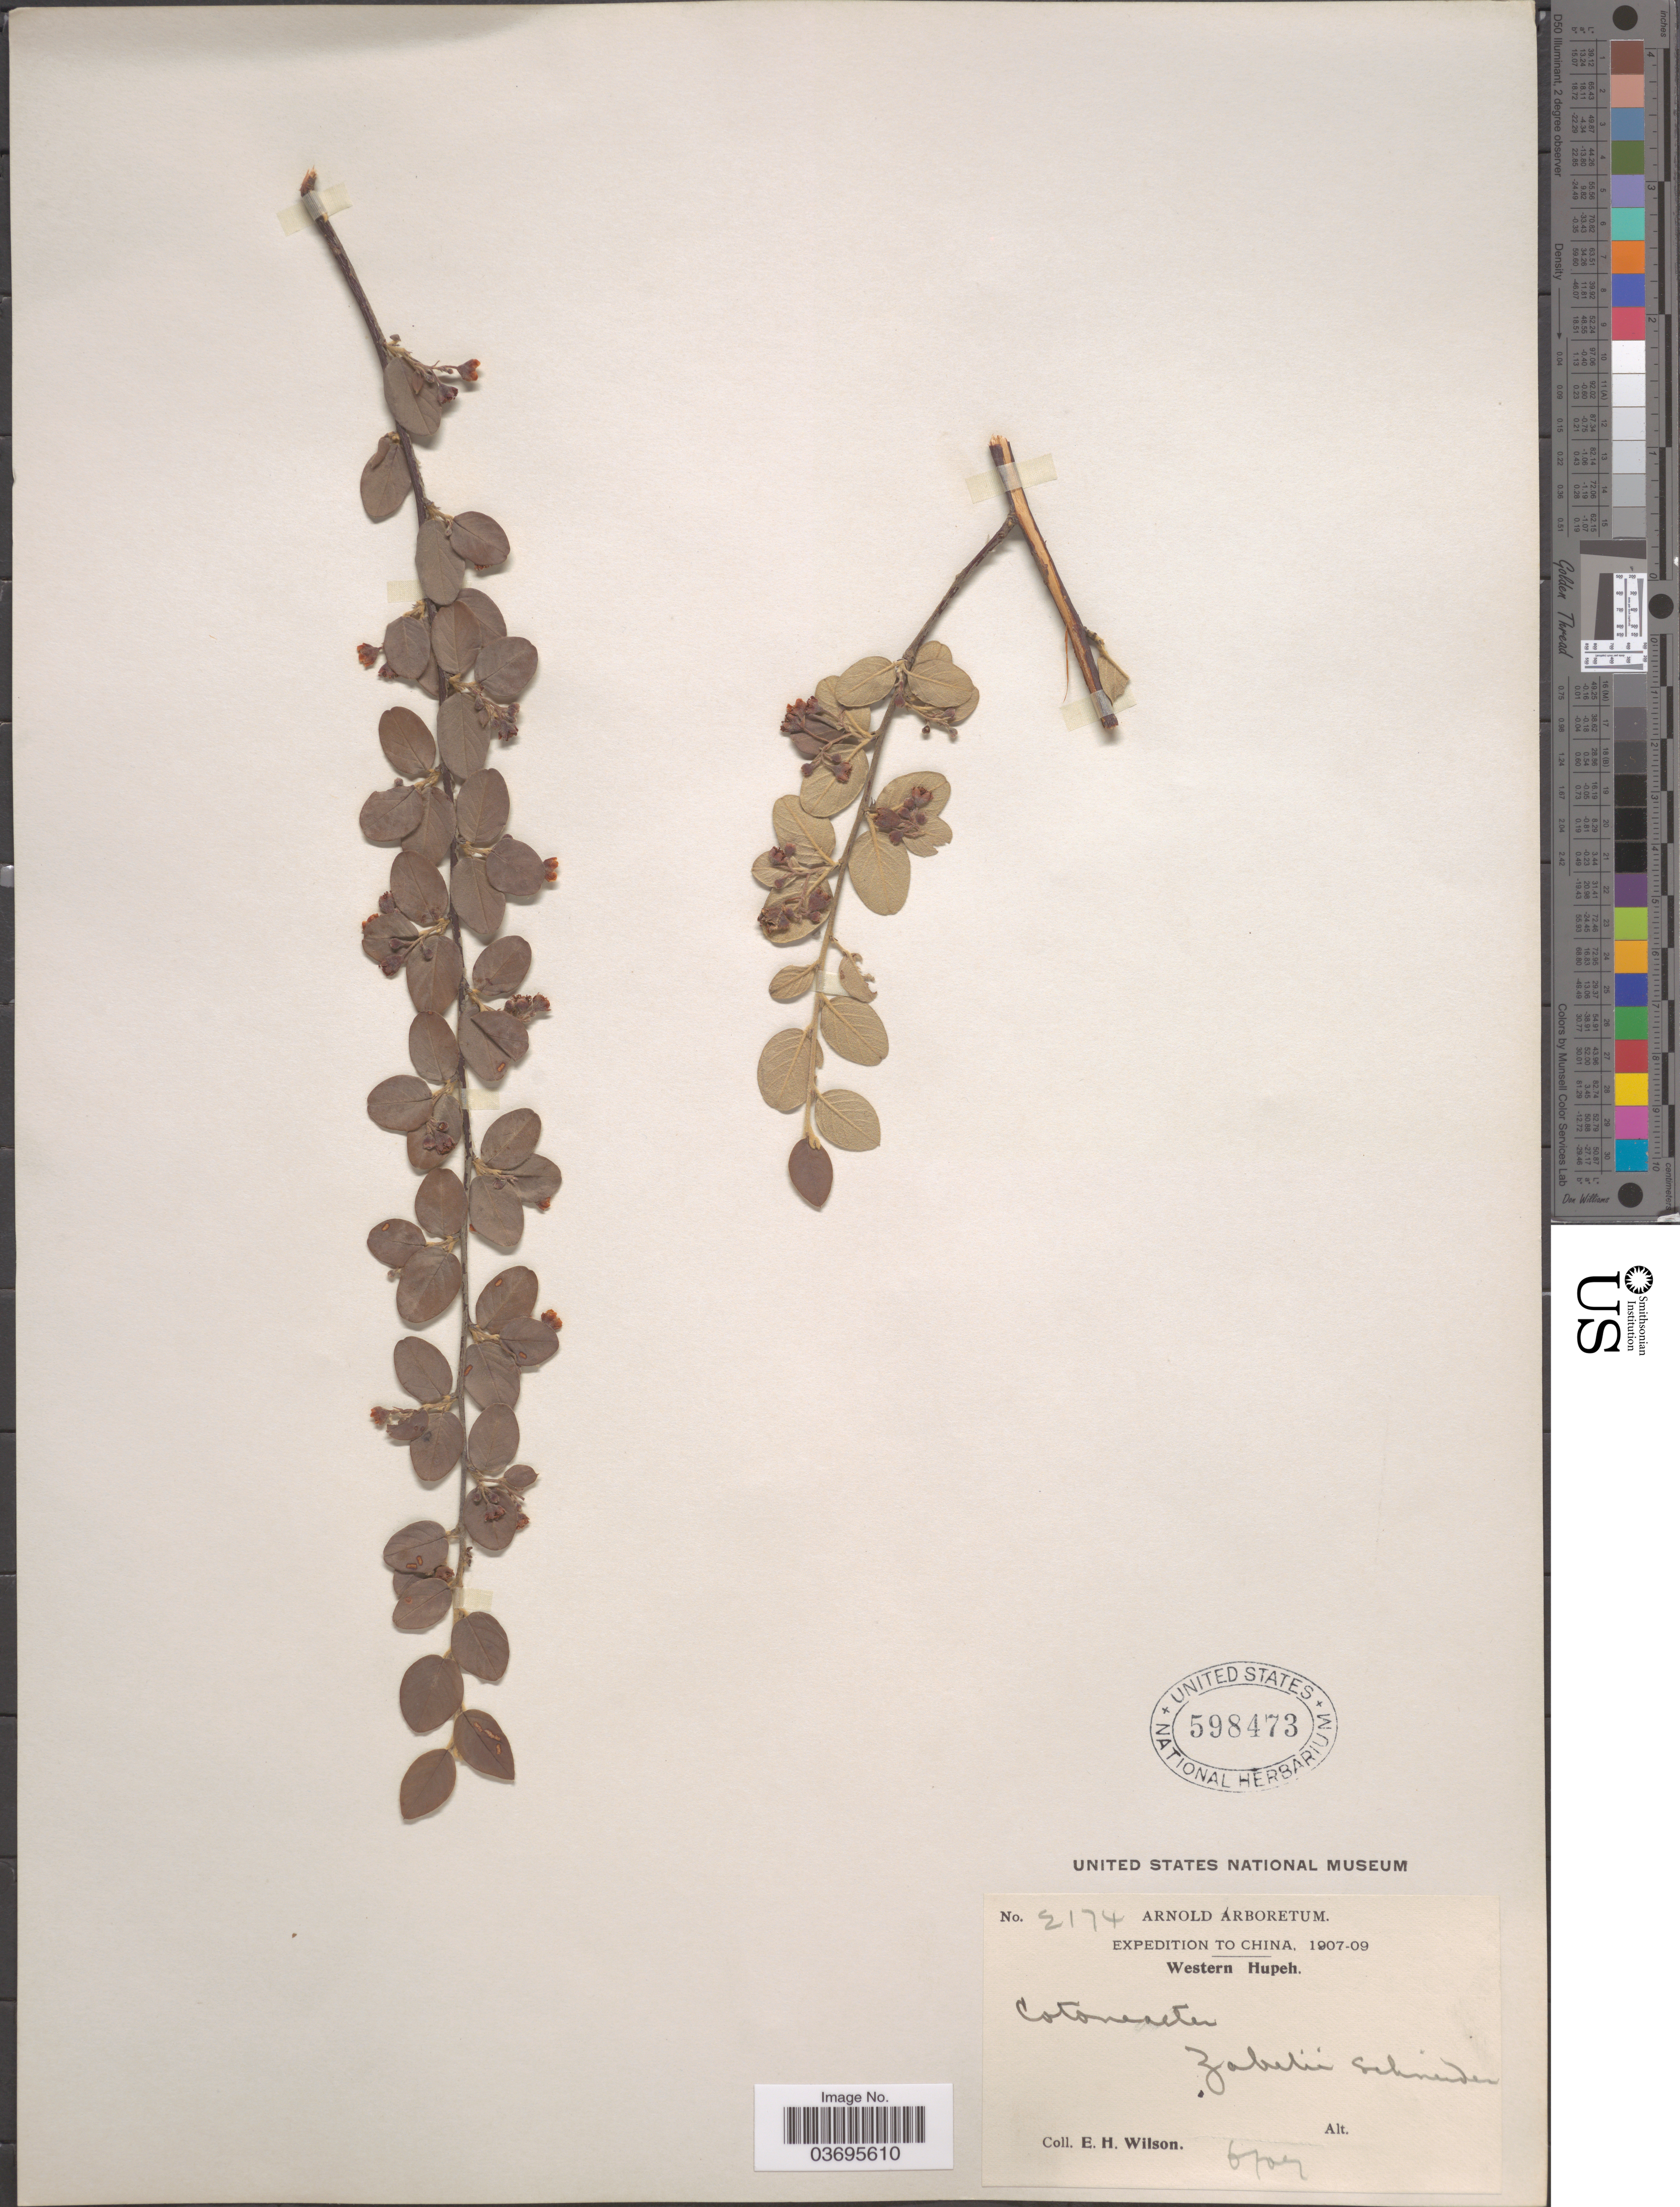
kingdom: Plantae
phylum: Tracheophyta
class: Magnoliopsida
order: Rosales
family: Rosaceae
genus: Cotoneaster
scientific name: Cotoneaster zabelii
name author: C.K. Schneid.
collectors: E. Wilson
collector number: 2174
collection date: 1907-06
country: China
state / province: Hubei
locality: Western Hupeh.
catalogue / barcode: US 598473